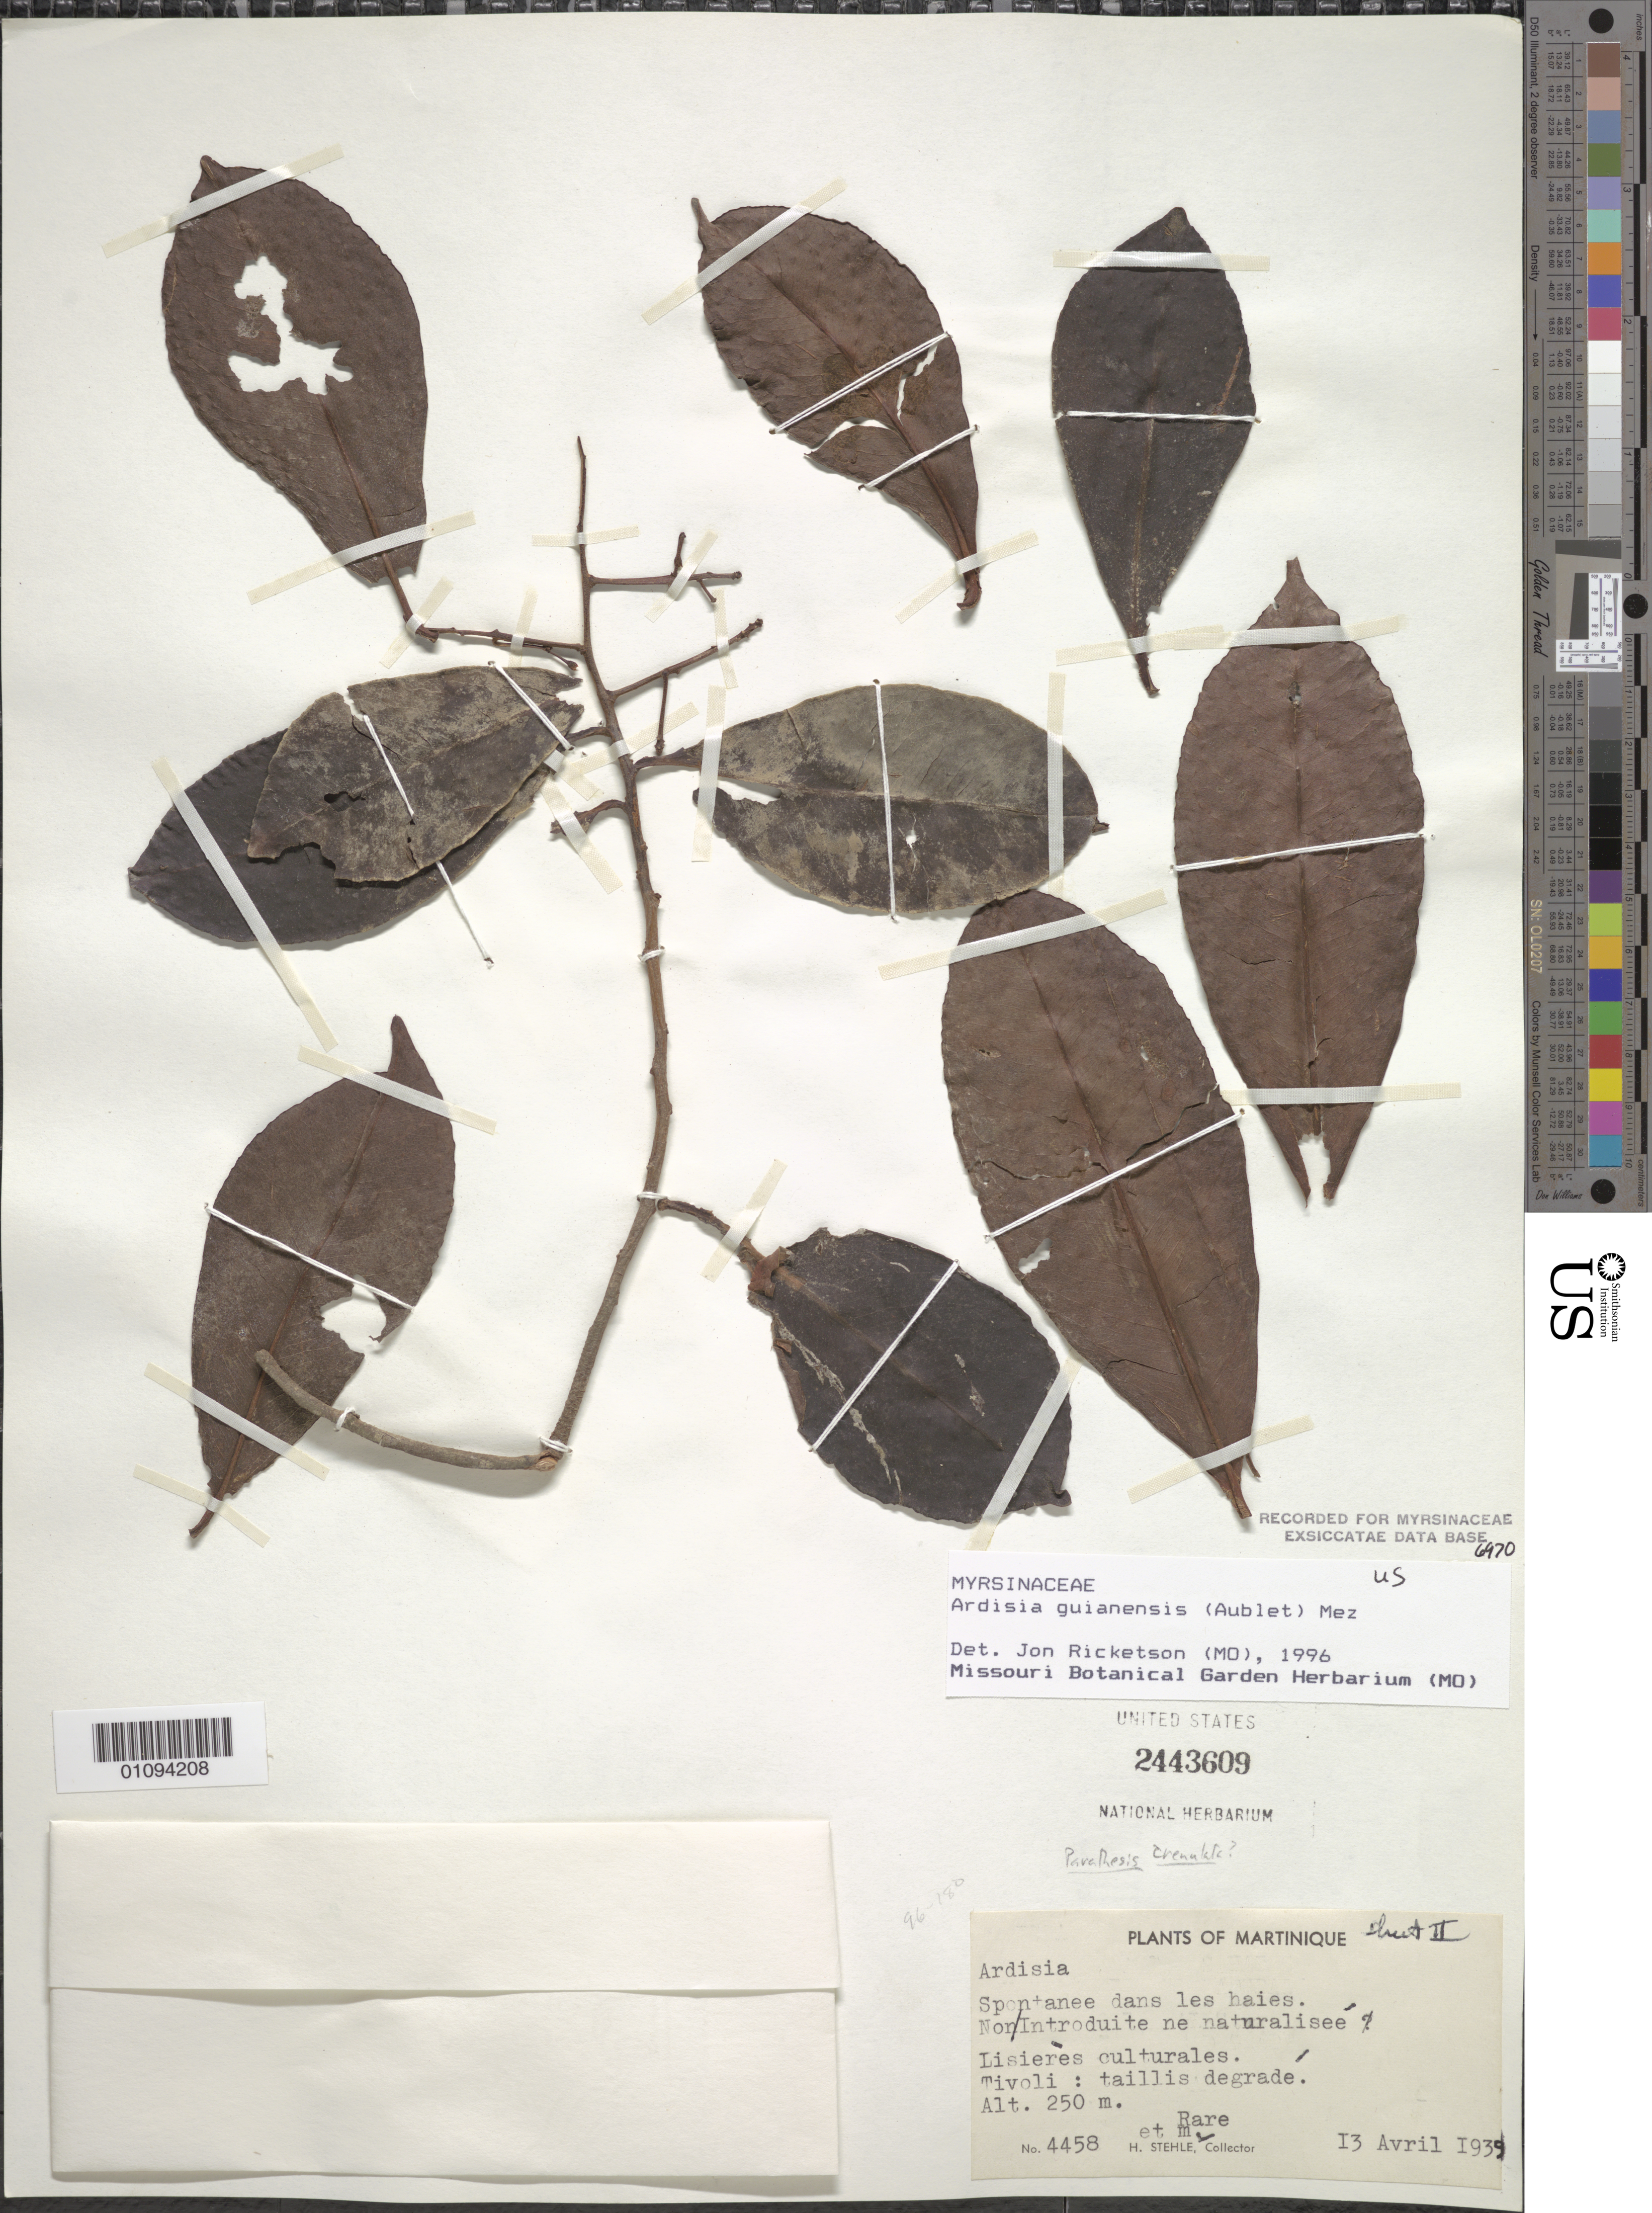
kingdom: Plantae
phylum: Tracheophyta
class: Magnoliopsida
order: Ericales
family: Primulaceae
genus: Ardisia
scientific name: Ardisia guianensis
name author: (Aubl.) Mez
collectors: H. Stehlé & M. Stehlé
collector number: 4458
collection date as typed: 13 Apr 1939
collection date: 1939-04-13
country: Martinique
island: Martinique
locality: Tivoli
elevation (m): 250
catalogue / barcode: US 2443609